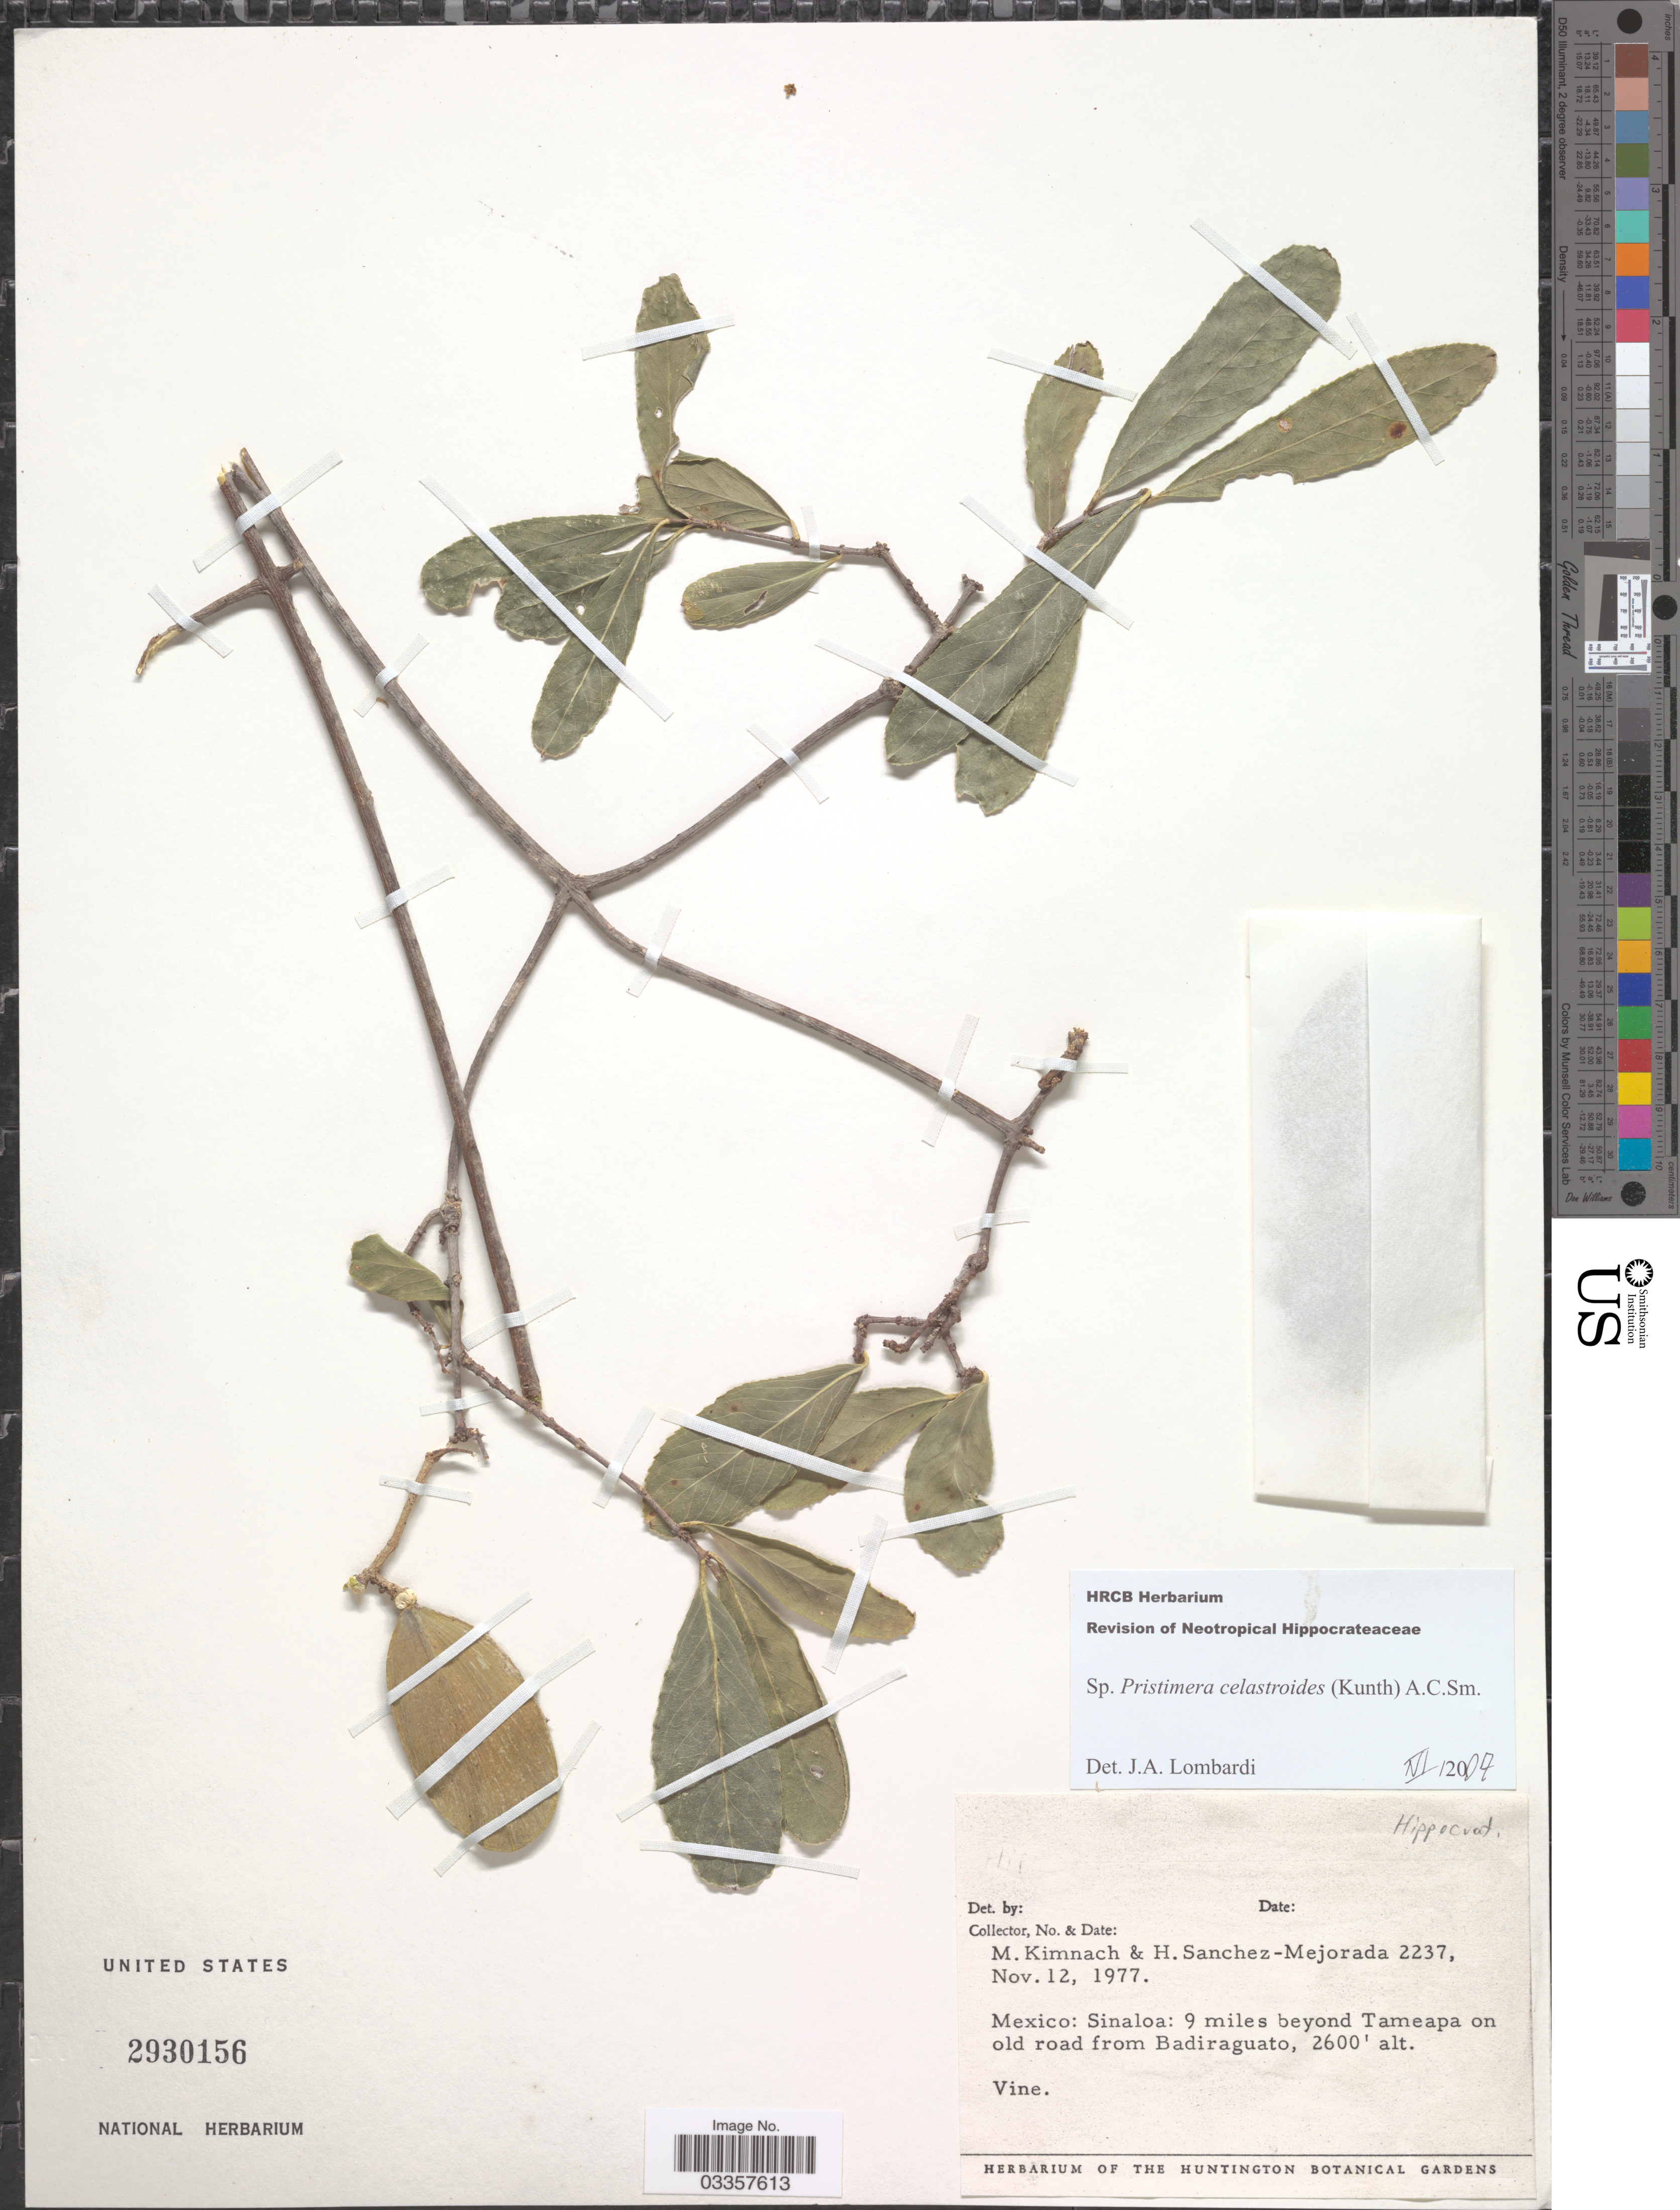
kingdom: Plantae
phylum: Tracheophyta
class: Magnoliopsida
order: Celastrales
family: Celastraceae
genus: Pristimera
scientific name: Pristimera celastroides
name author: (Kunth) A.C. Sm.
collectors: M. W. Kimnach & H. Sánchez-Mejorada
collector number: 2237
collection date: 1977-11-12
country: Mexico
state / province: Sinaloa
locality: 9 miles beyond Tameapa on old road from Badiraguato.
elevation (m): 792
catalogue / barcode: US 2930156